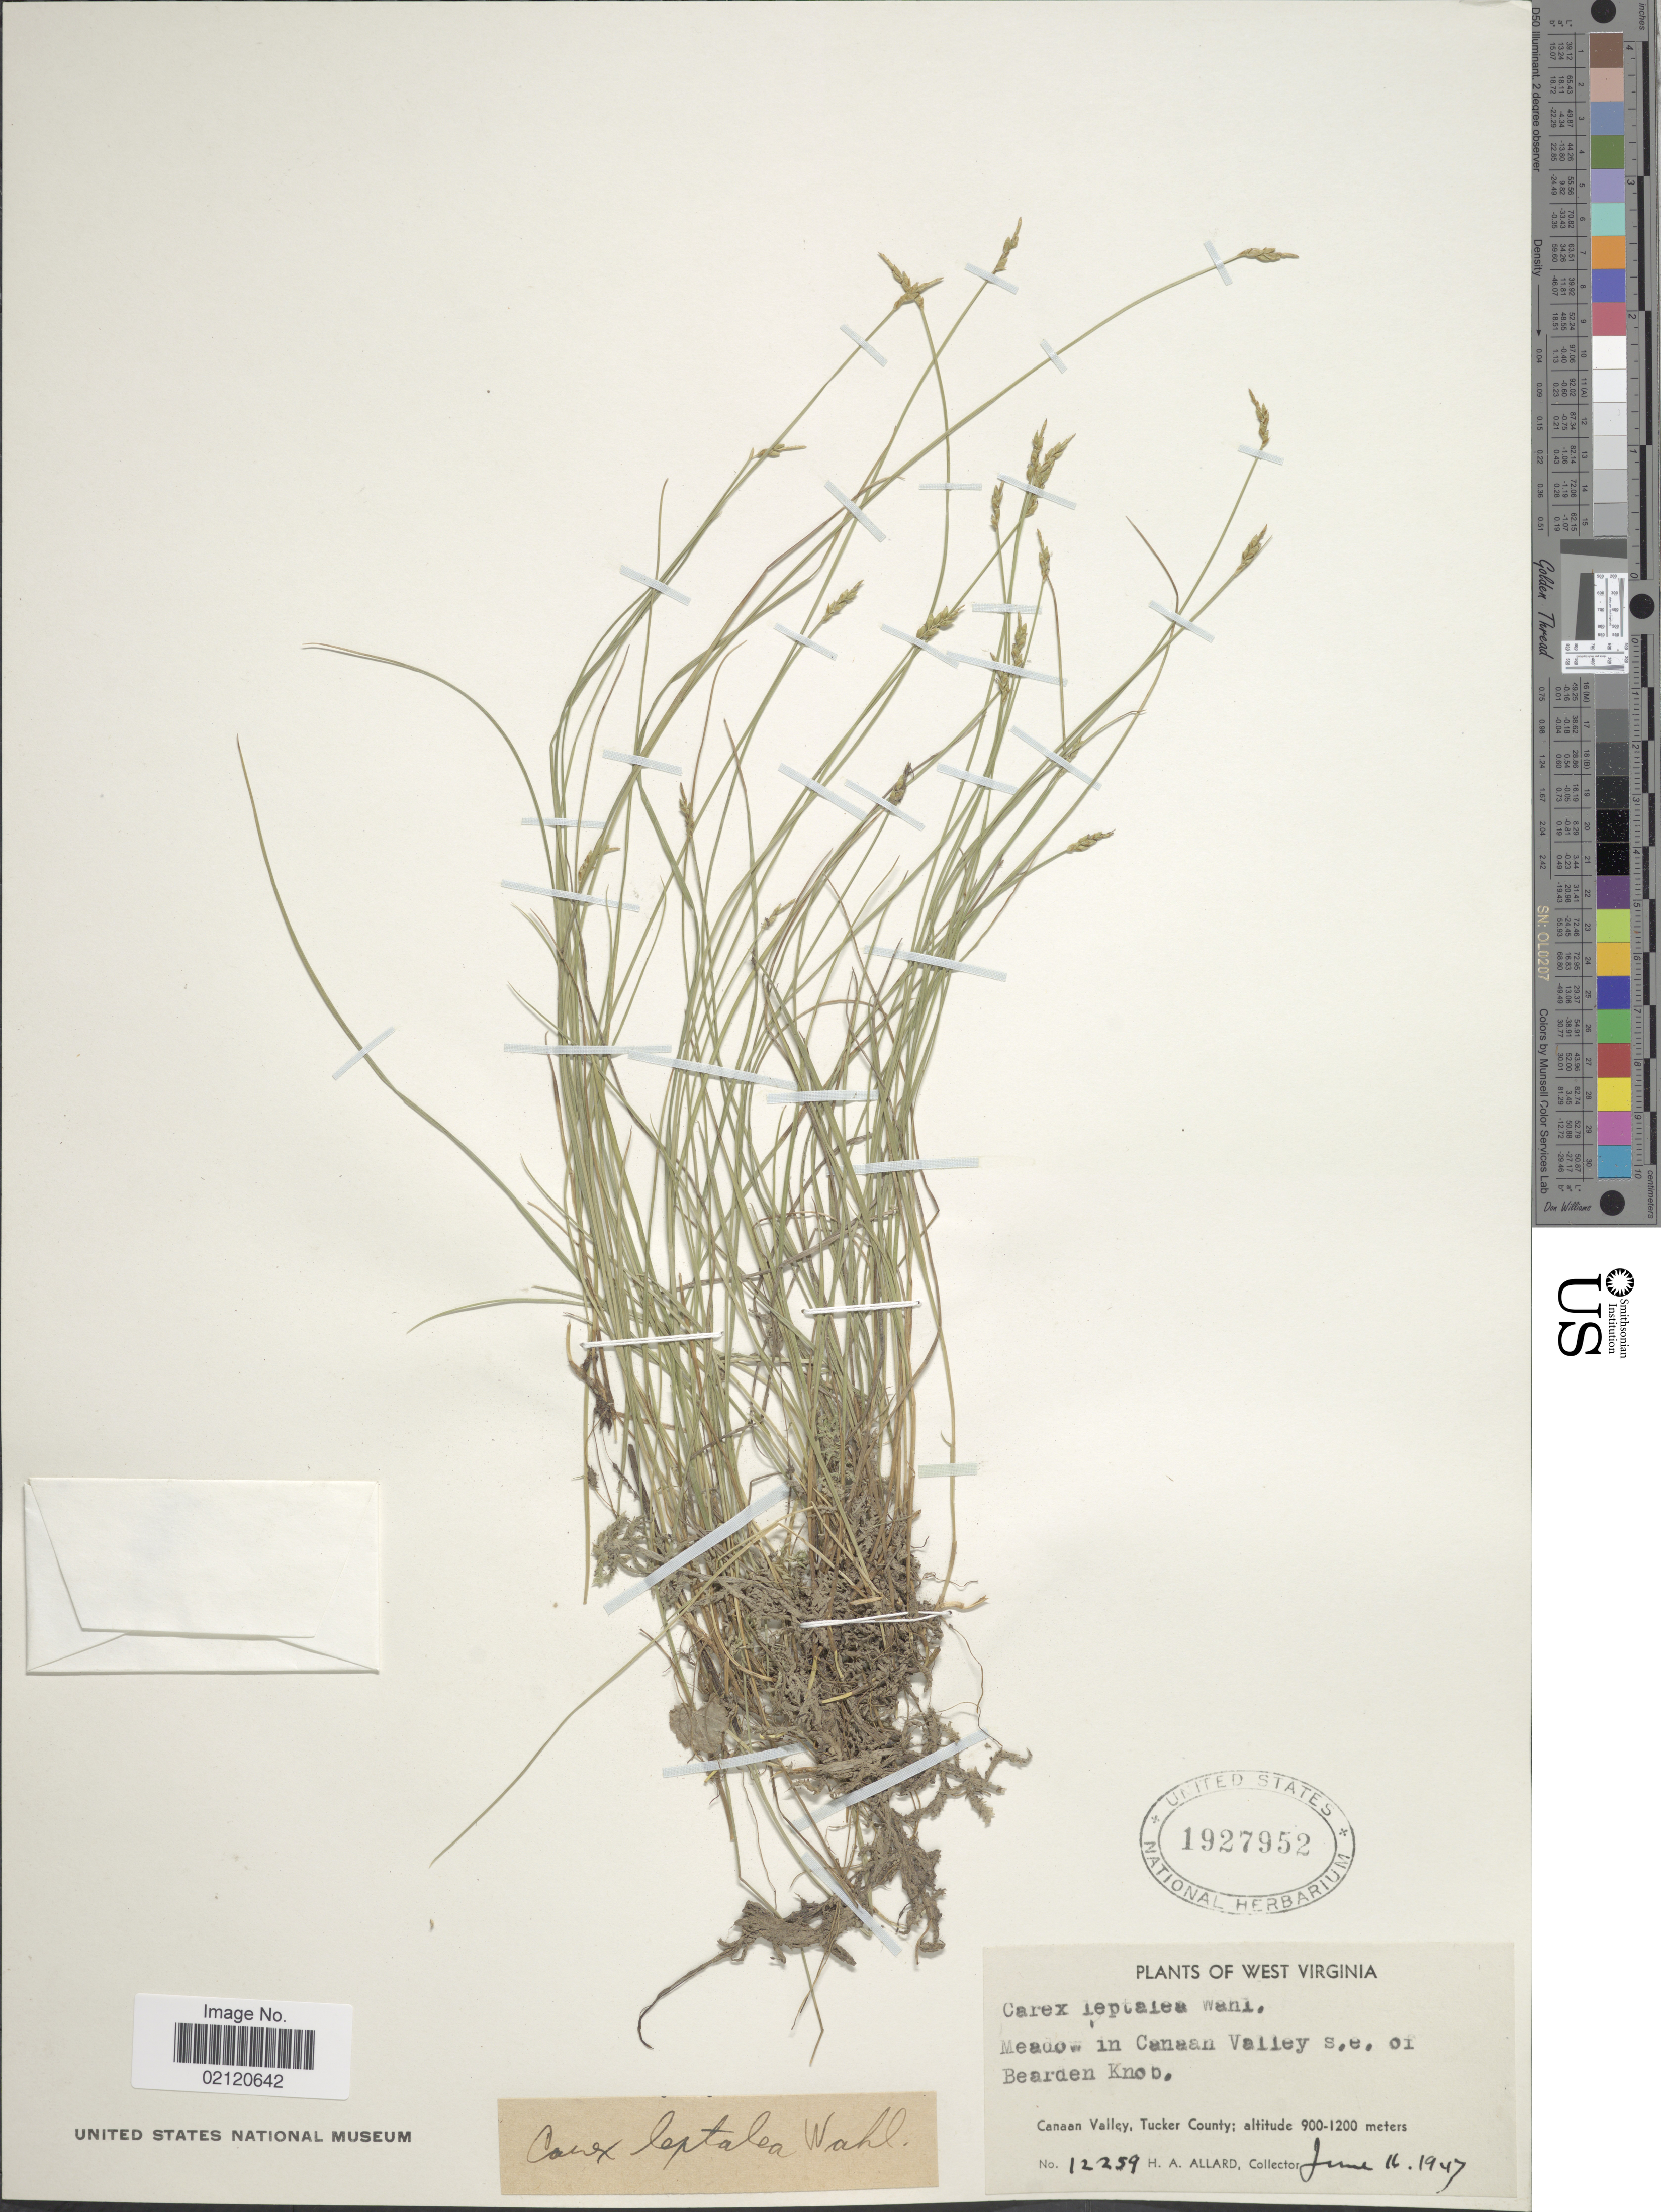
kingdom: Plantae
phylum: Tracheophyta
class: Liliopsida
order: Poales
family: Cyperaceae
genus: Carex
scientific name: Carex leptalea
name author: Wahlenb.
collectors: H. A. Allard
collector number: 12259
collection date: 1947-06-16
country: United States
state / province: West Virginia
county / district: Tucker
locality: Meadow in Canaan Vallet, s.e. of Bearden Knob, Canaan Valley, Tucker County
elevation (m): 900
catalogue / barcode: US 1927952